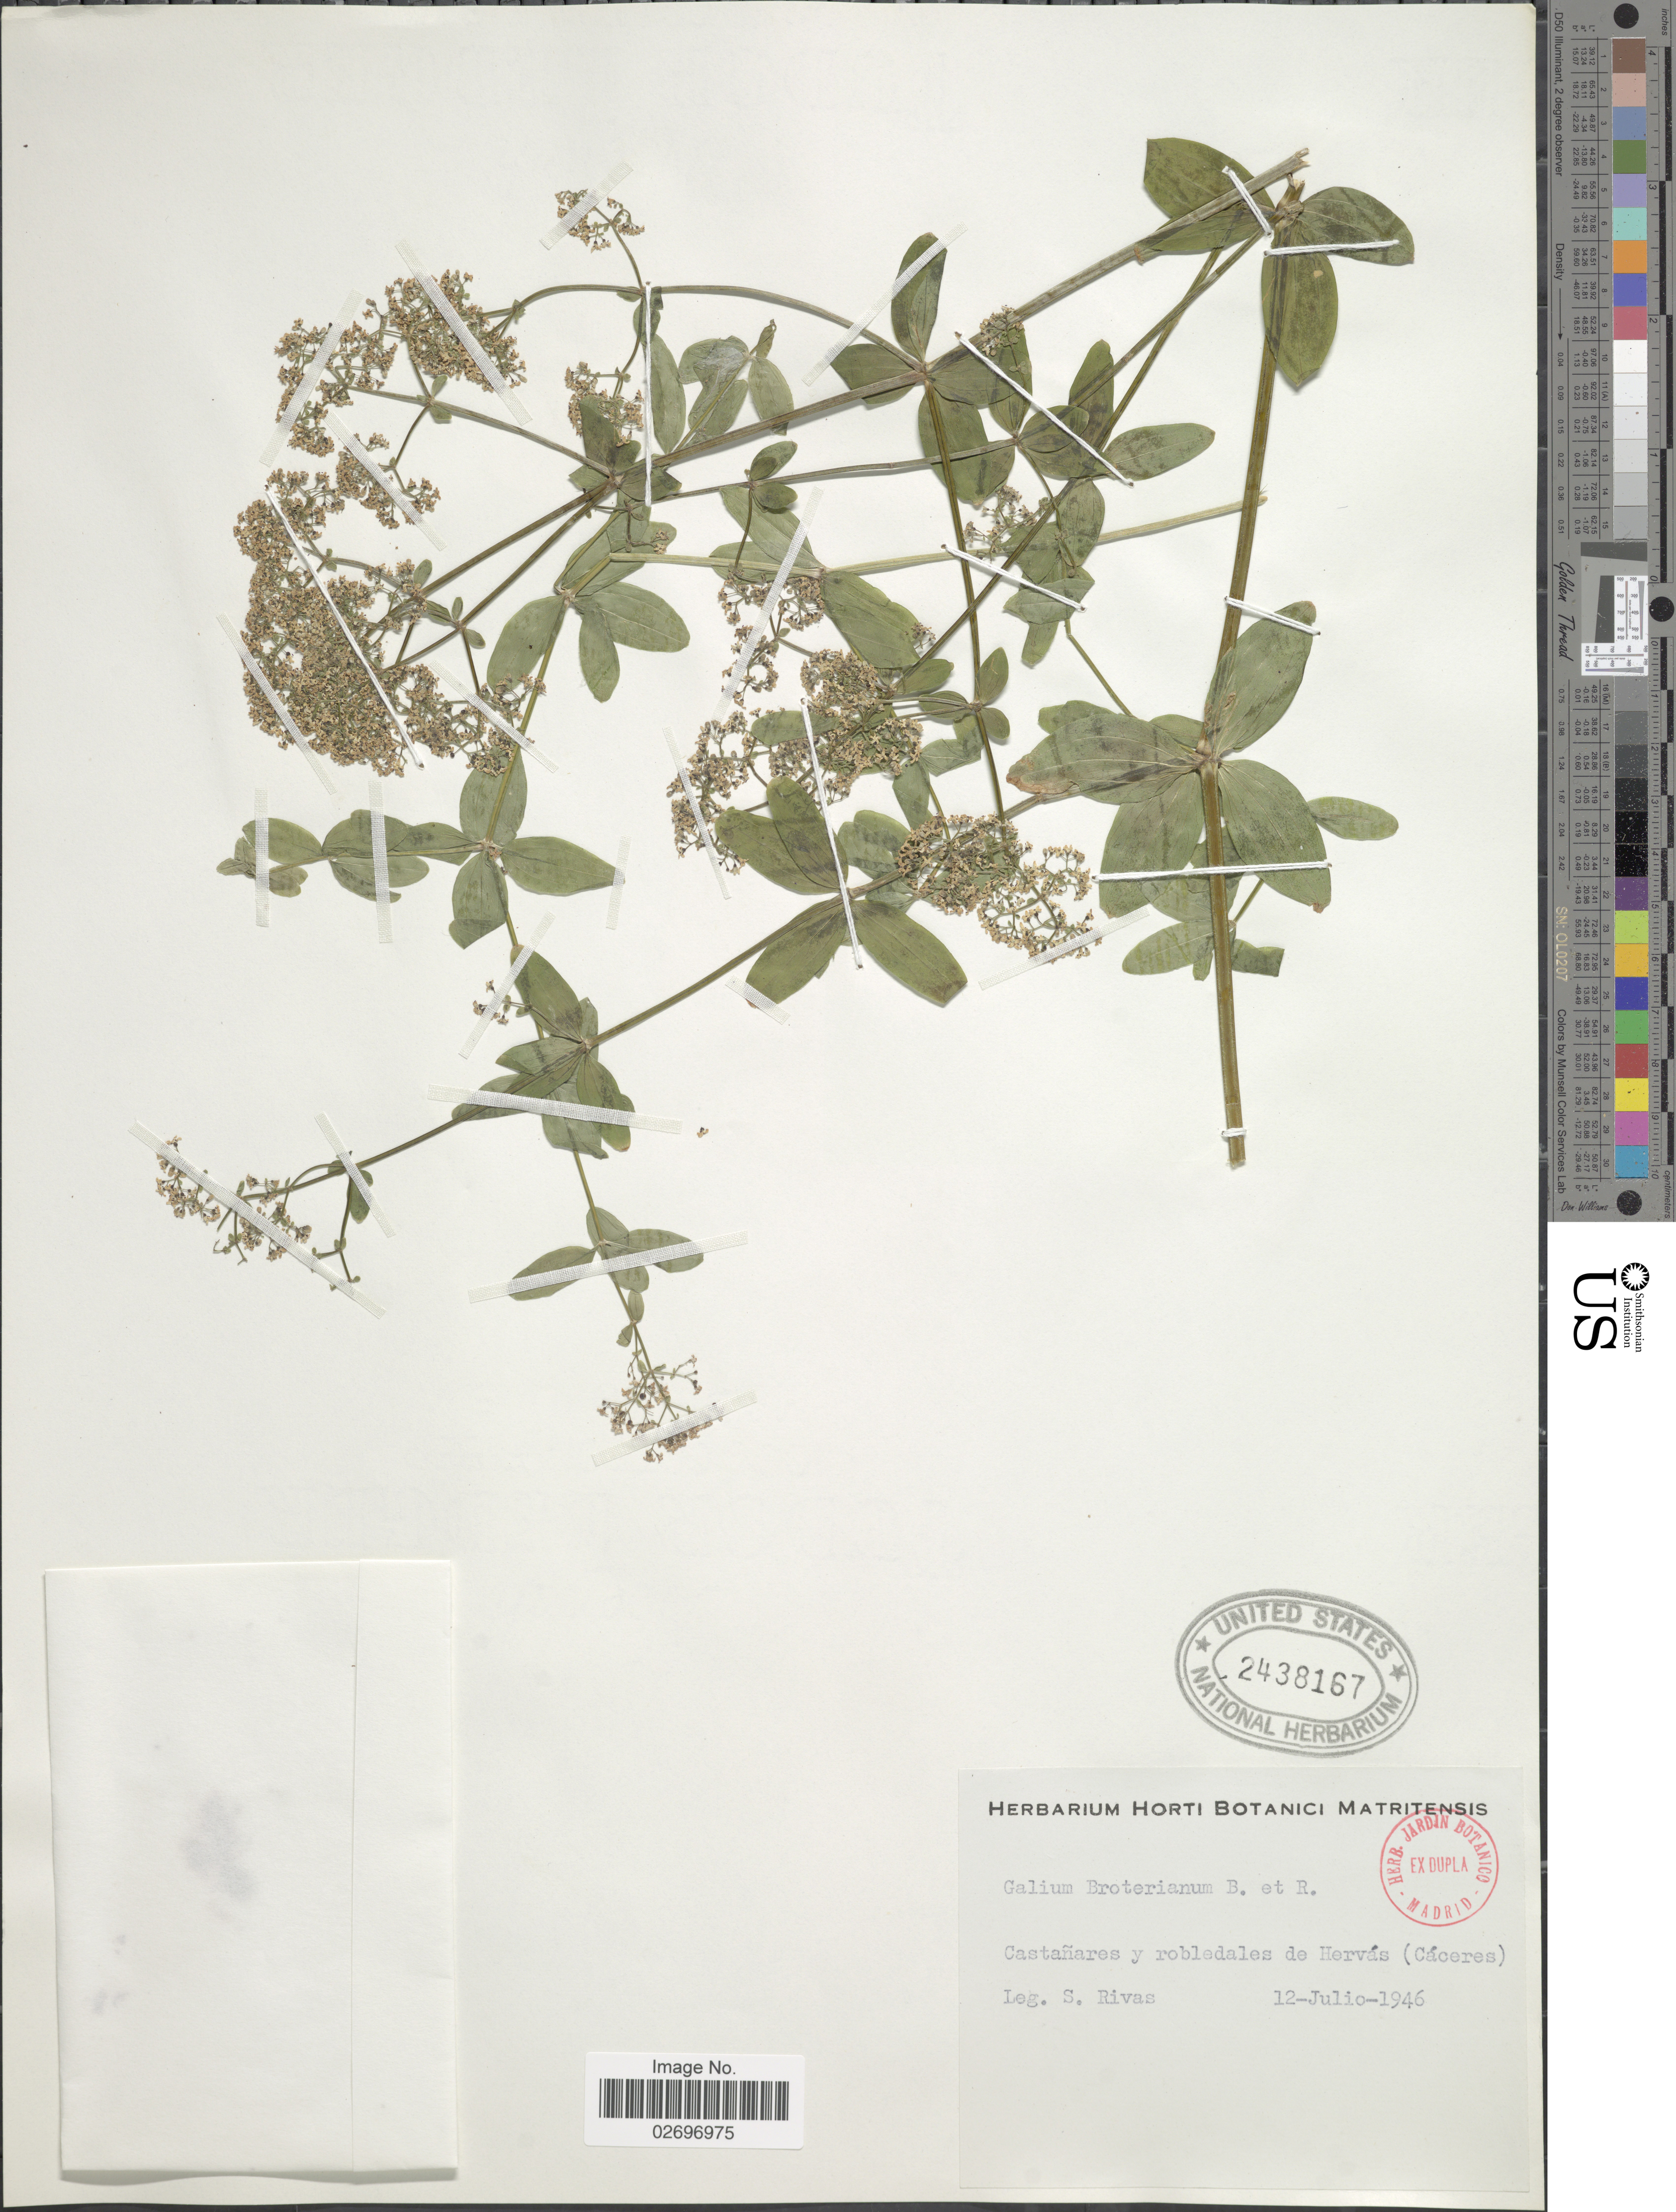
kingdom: Plantae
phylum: Tracheophyta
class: Magnoliopsida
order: Gentianales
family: Rubiaceae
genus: Galium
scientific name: Galium broterianum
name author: Boiss. & Reut.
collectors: S. Rivas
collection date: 1946-07-12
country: Spain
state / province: Extremadura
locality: Castanares y robledales de Hervas (Caceres)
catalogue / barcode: US 2438167